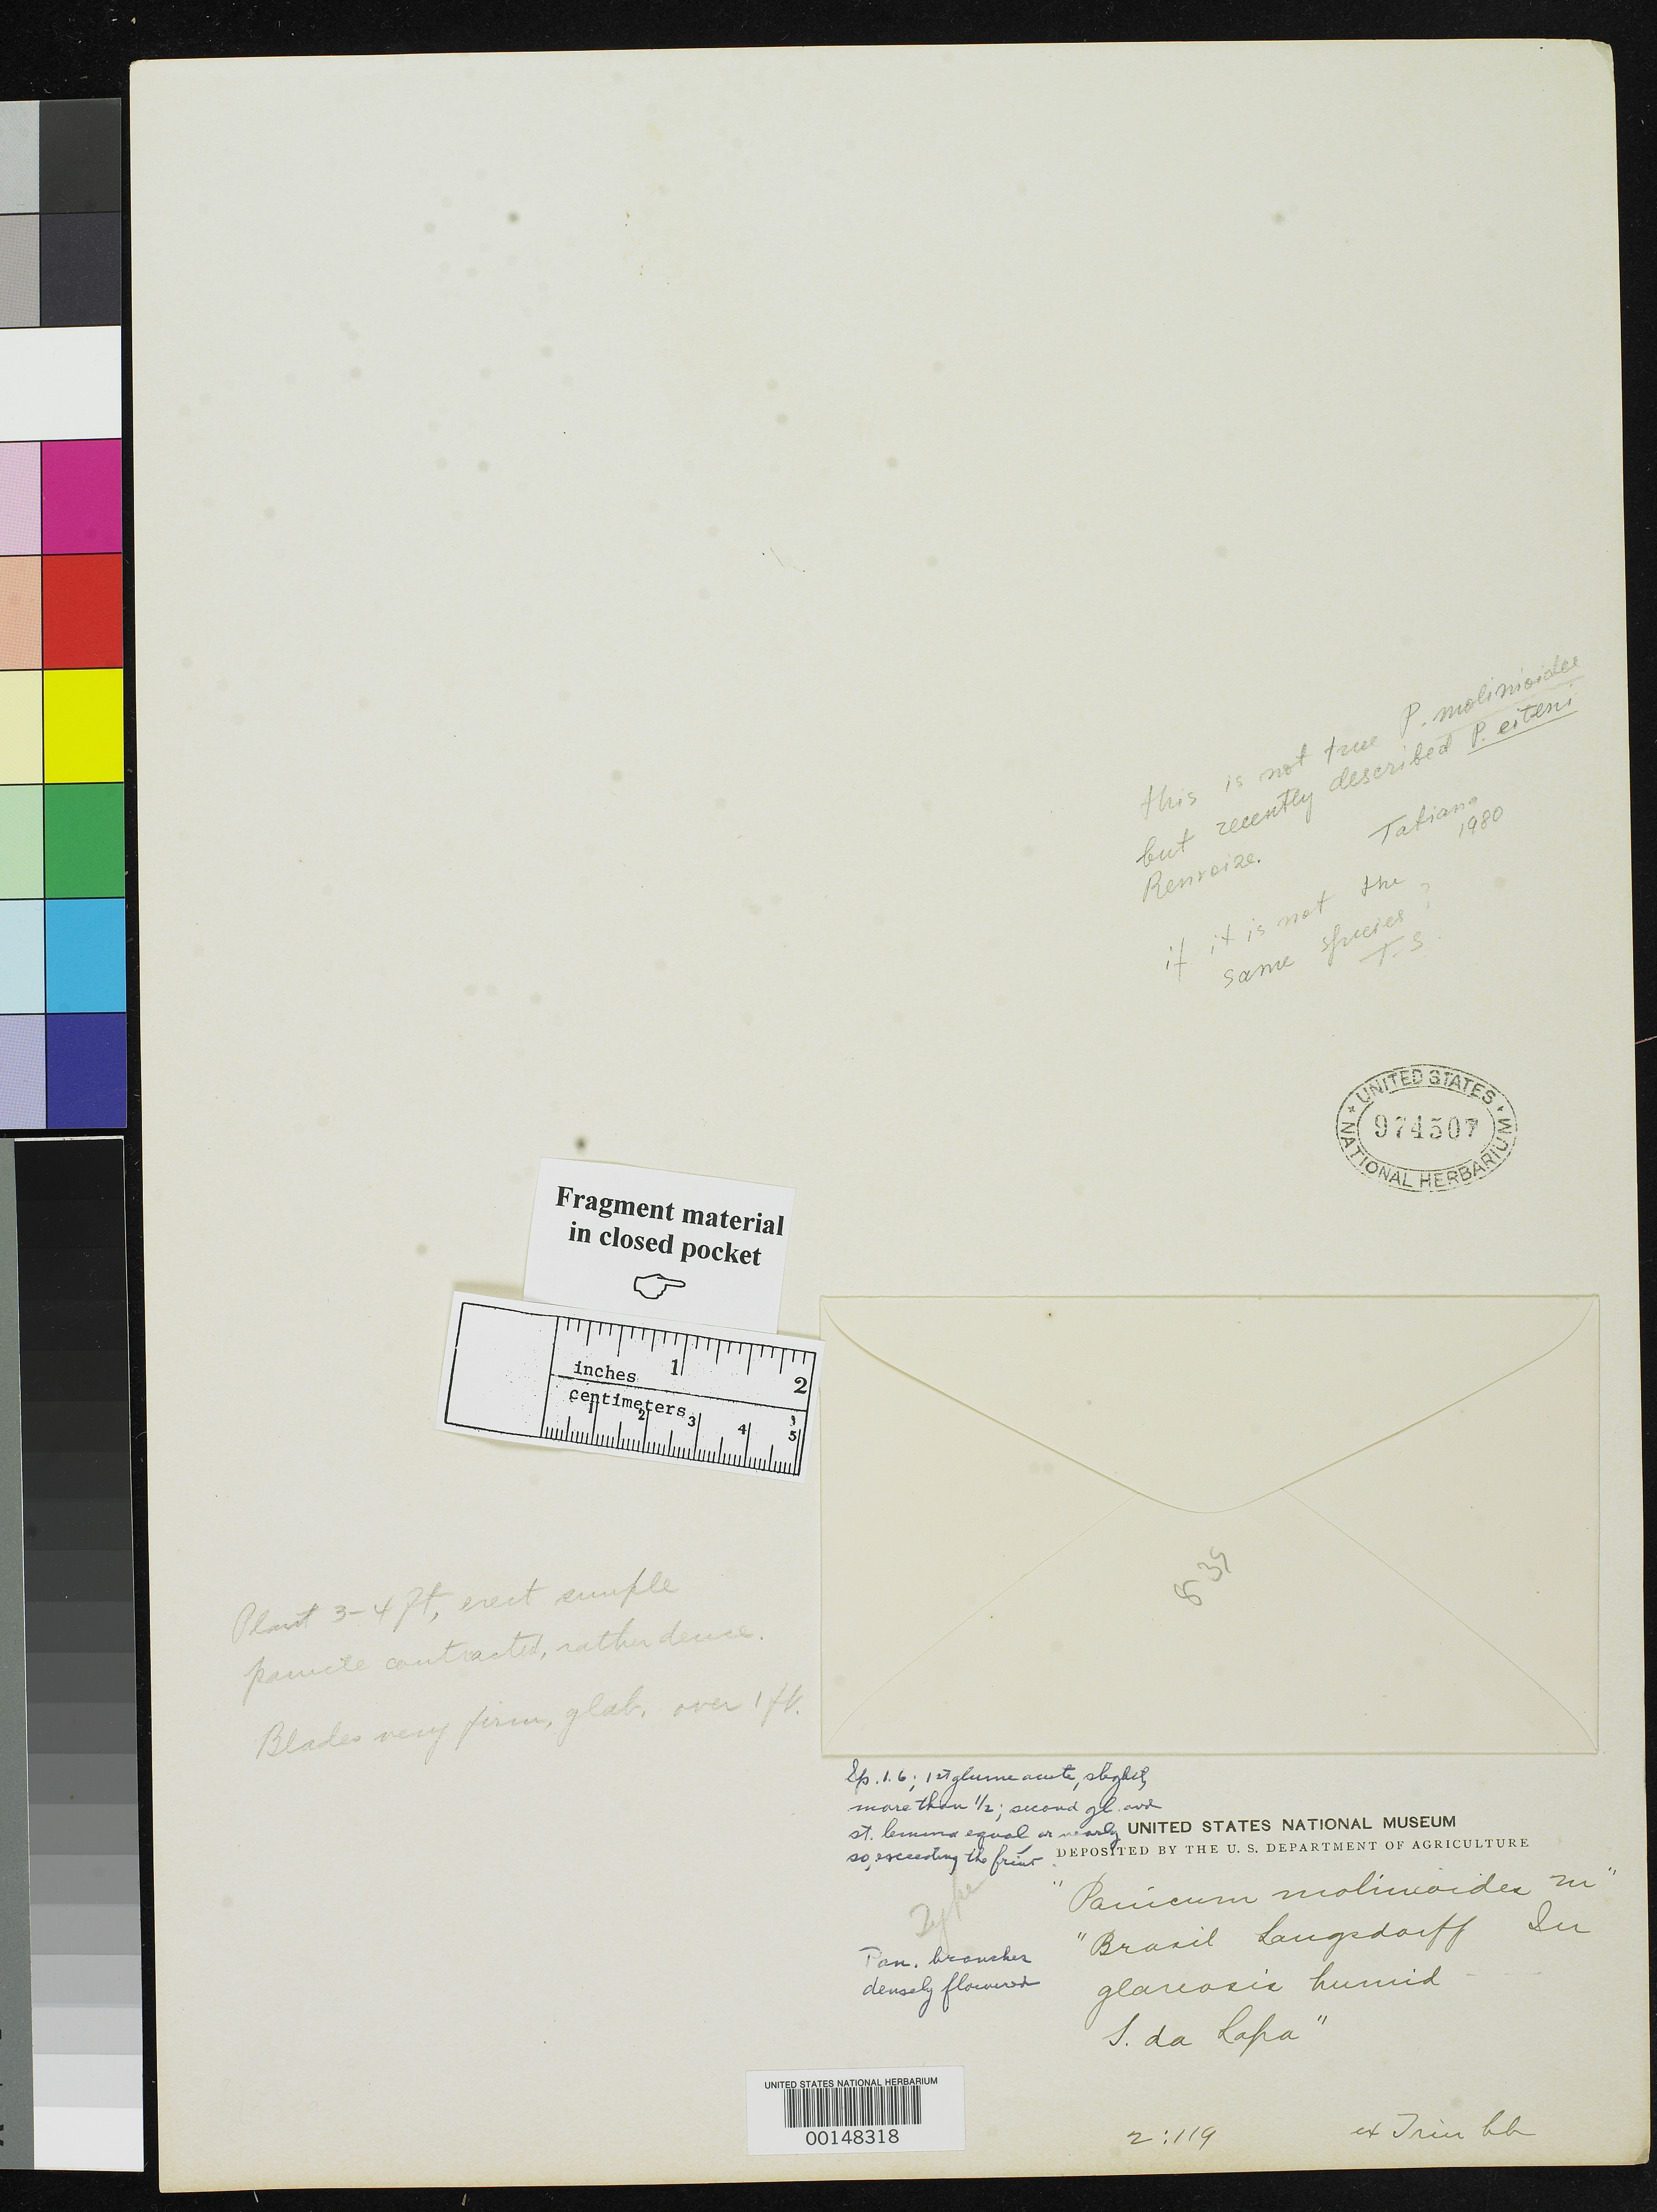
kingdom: Plantae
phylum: Tracheophyta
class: Liliopsida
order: Poales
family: Poaceae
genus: Panicum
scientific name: Panicum molinioides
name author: Trin.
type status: Type Fragment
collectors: G. H. von Langsdorff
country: Brazil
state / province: Minas Gerais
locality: Serra da Lapa.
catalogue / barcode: US 974507